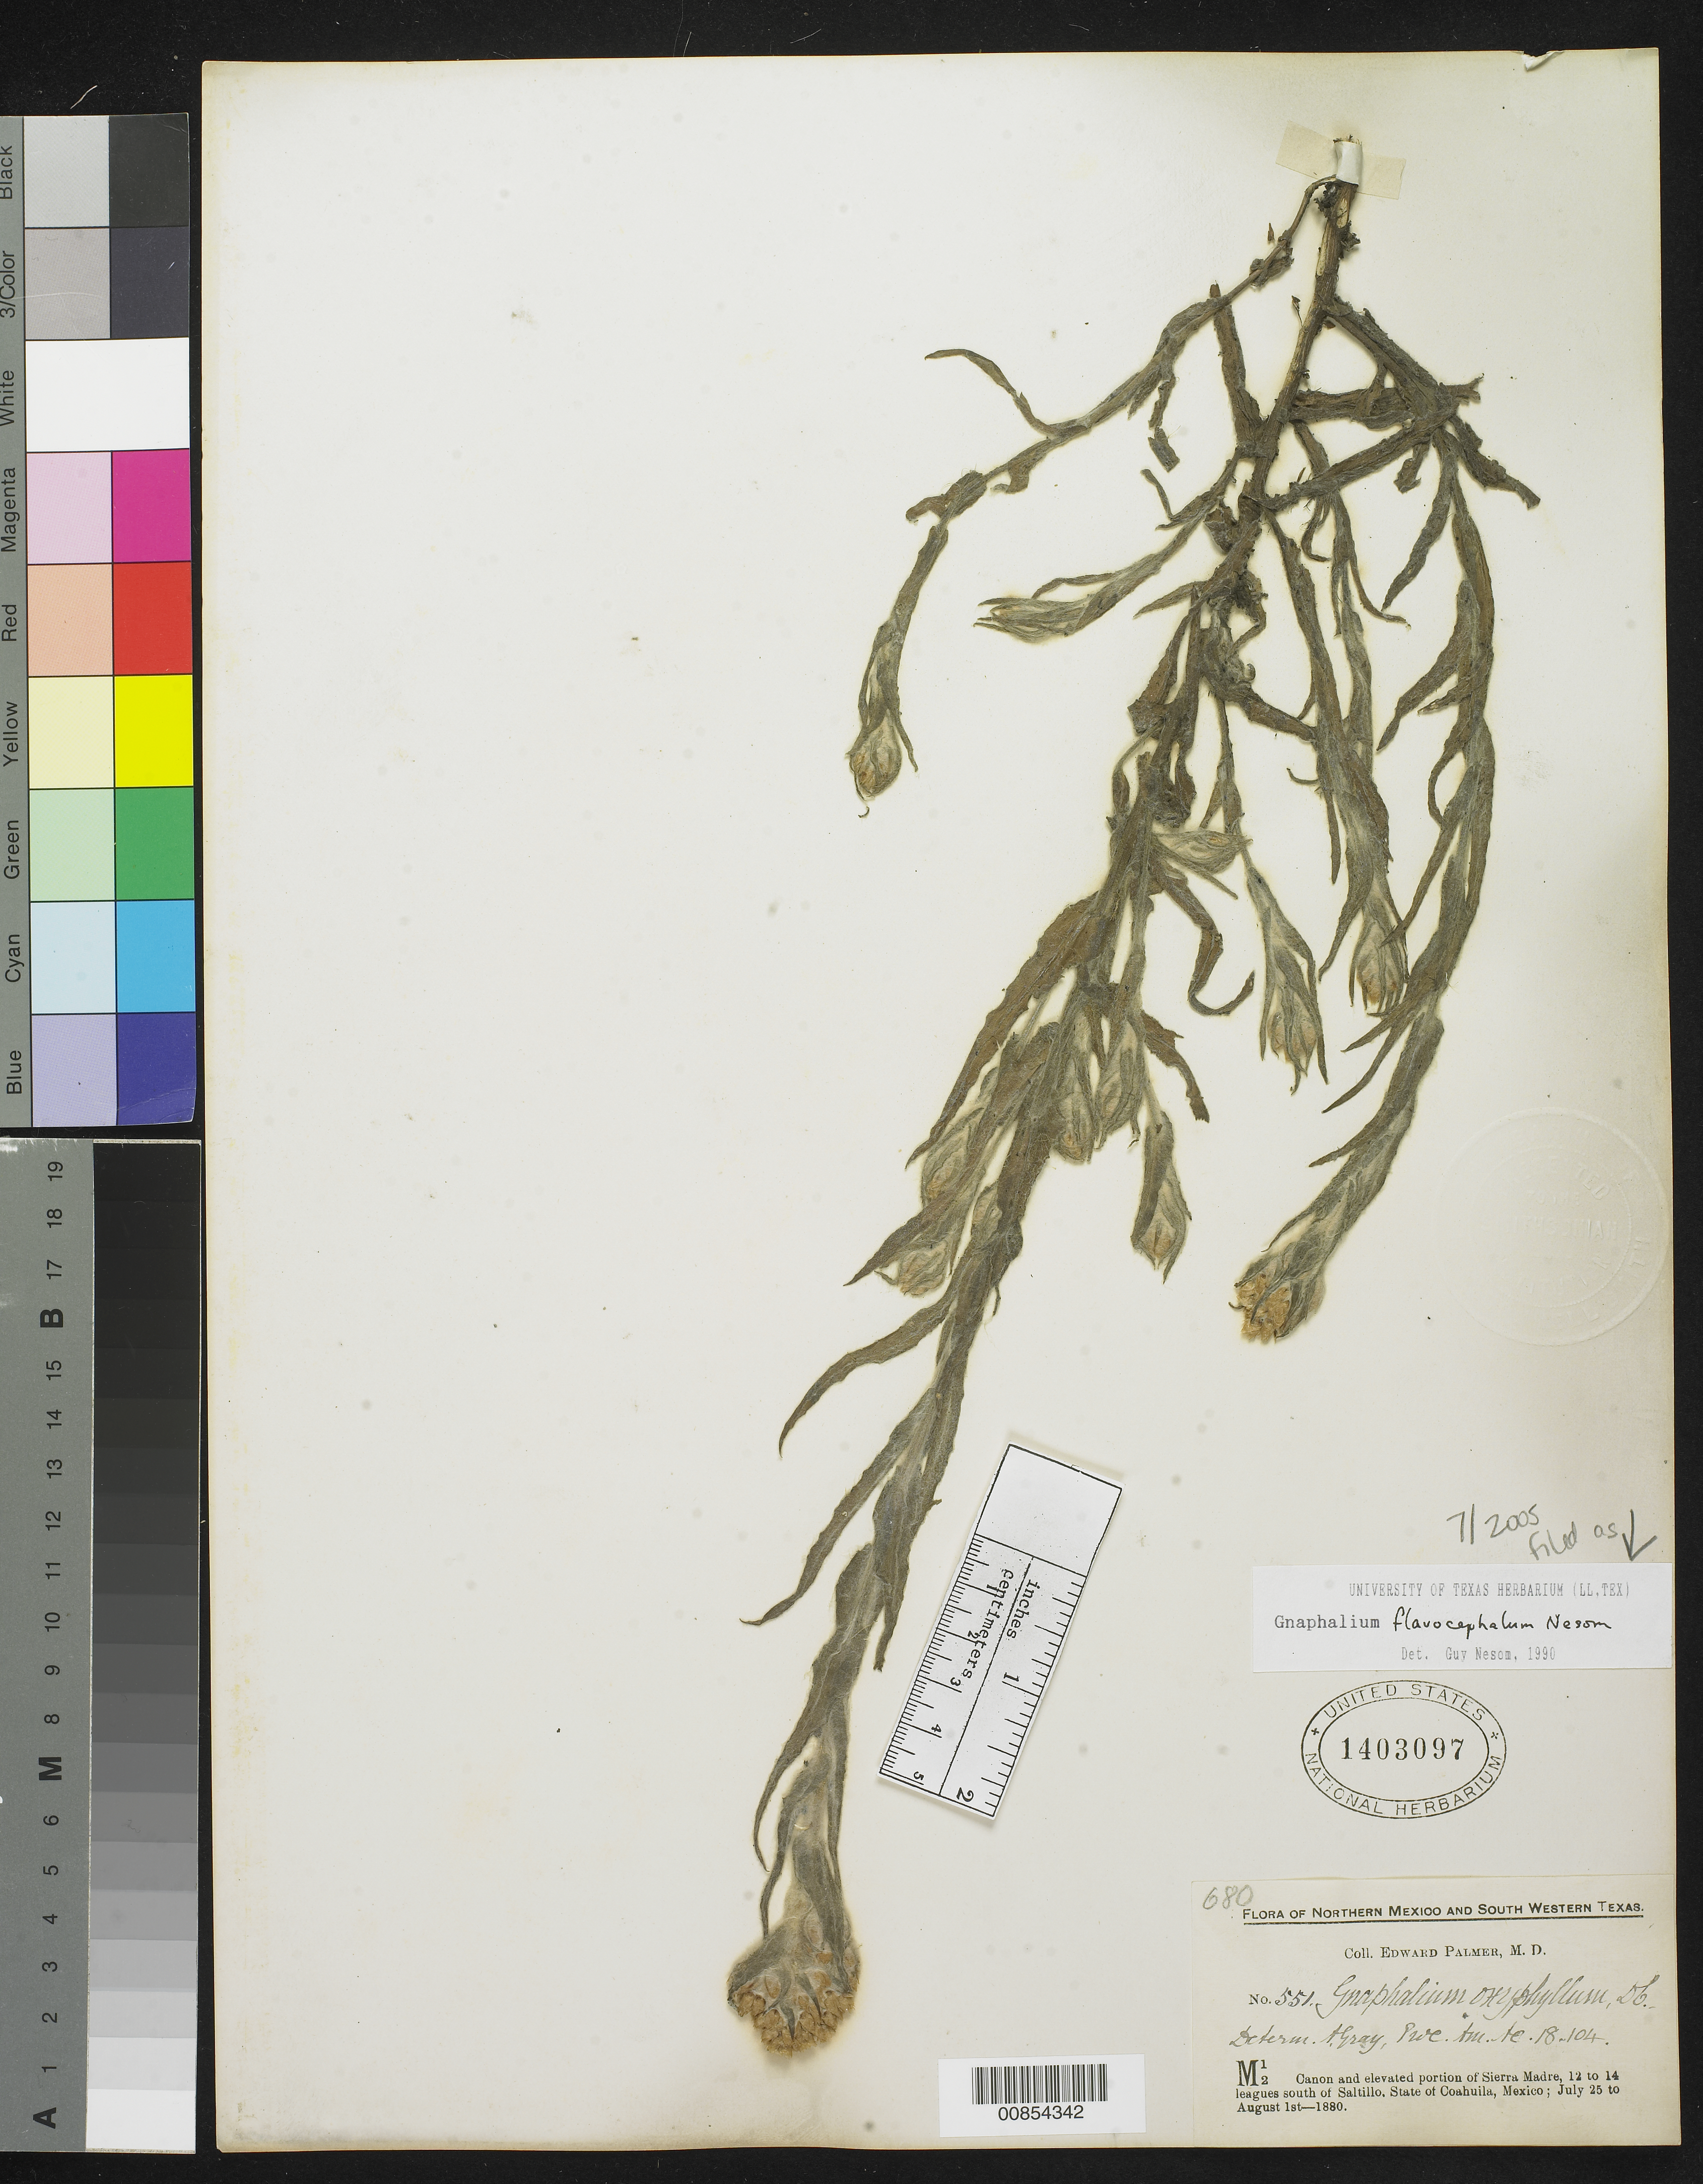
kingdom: Plantae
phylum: Tracheophyta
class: Magnoliopsida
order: Asterales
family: Asteraceae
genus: Pseudognaphalium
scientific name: Pseudognaphalium flavocephalum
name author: G.L. Nesom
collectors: E. Palmer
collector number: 551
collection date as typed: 25 Jul 1880 to 01 Aug 1880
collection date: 1880-07-25/1880-08-01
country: Mexico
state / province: Coahuila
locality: M12. Cañon and elevated portion of Sierra Madre, 12 to 14 leagues south of Saltillo, Coahuila.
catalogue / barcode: US 1403097